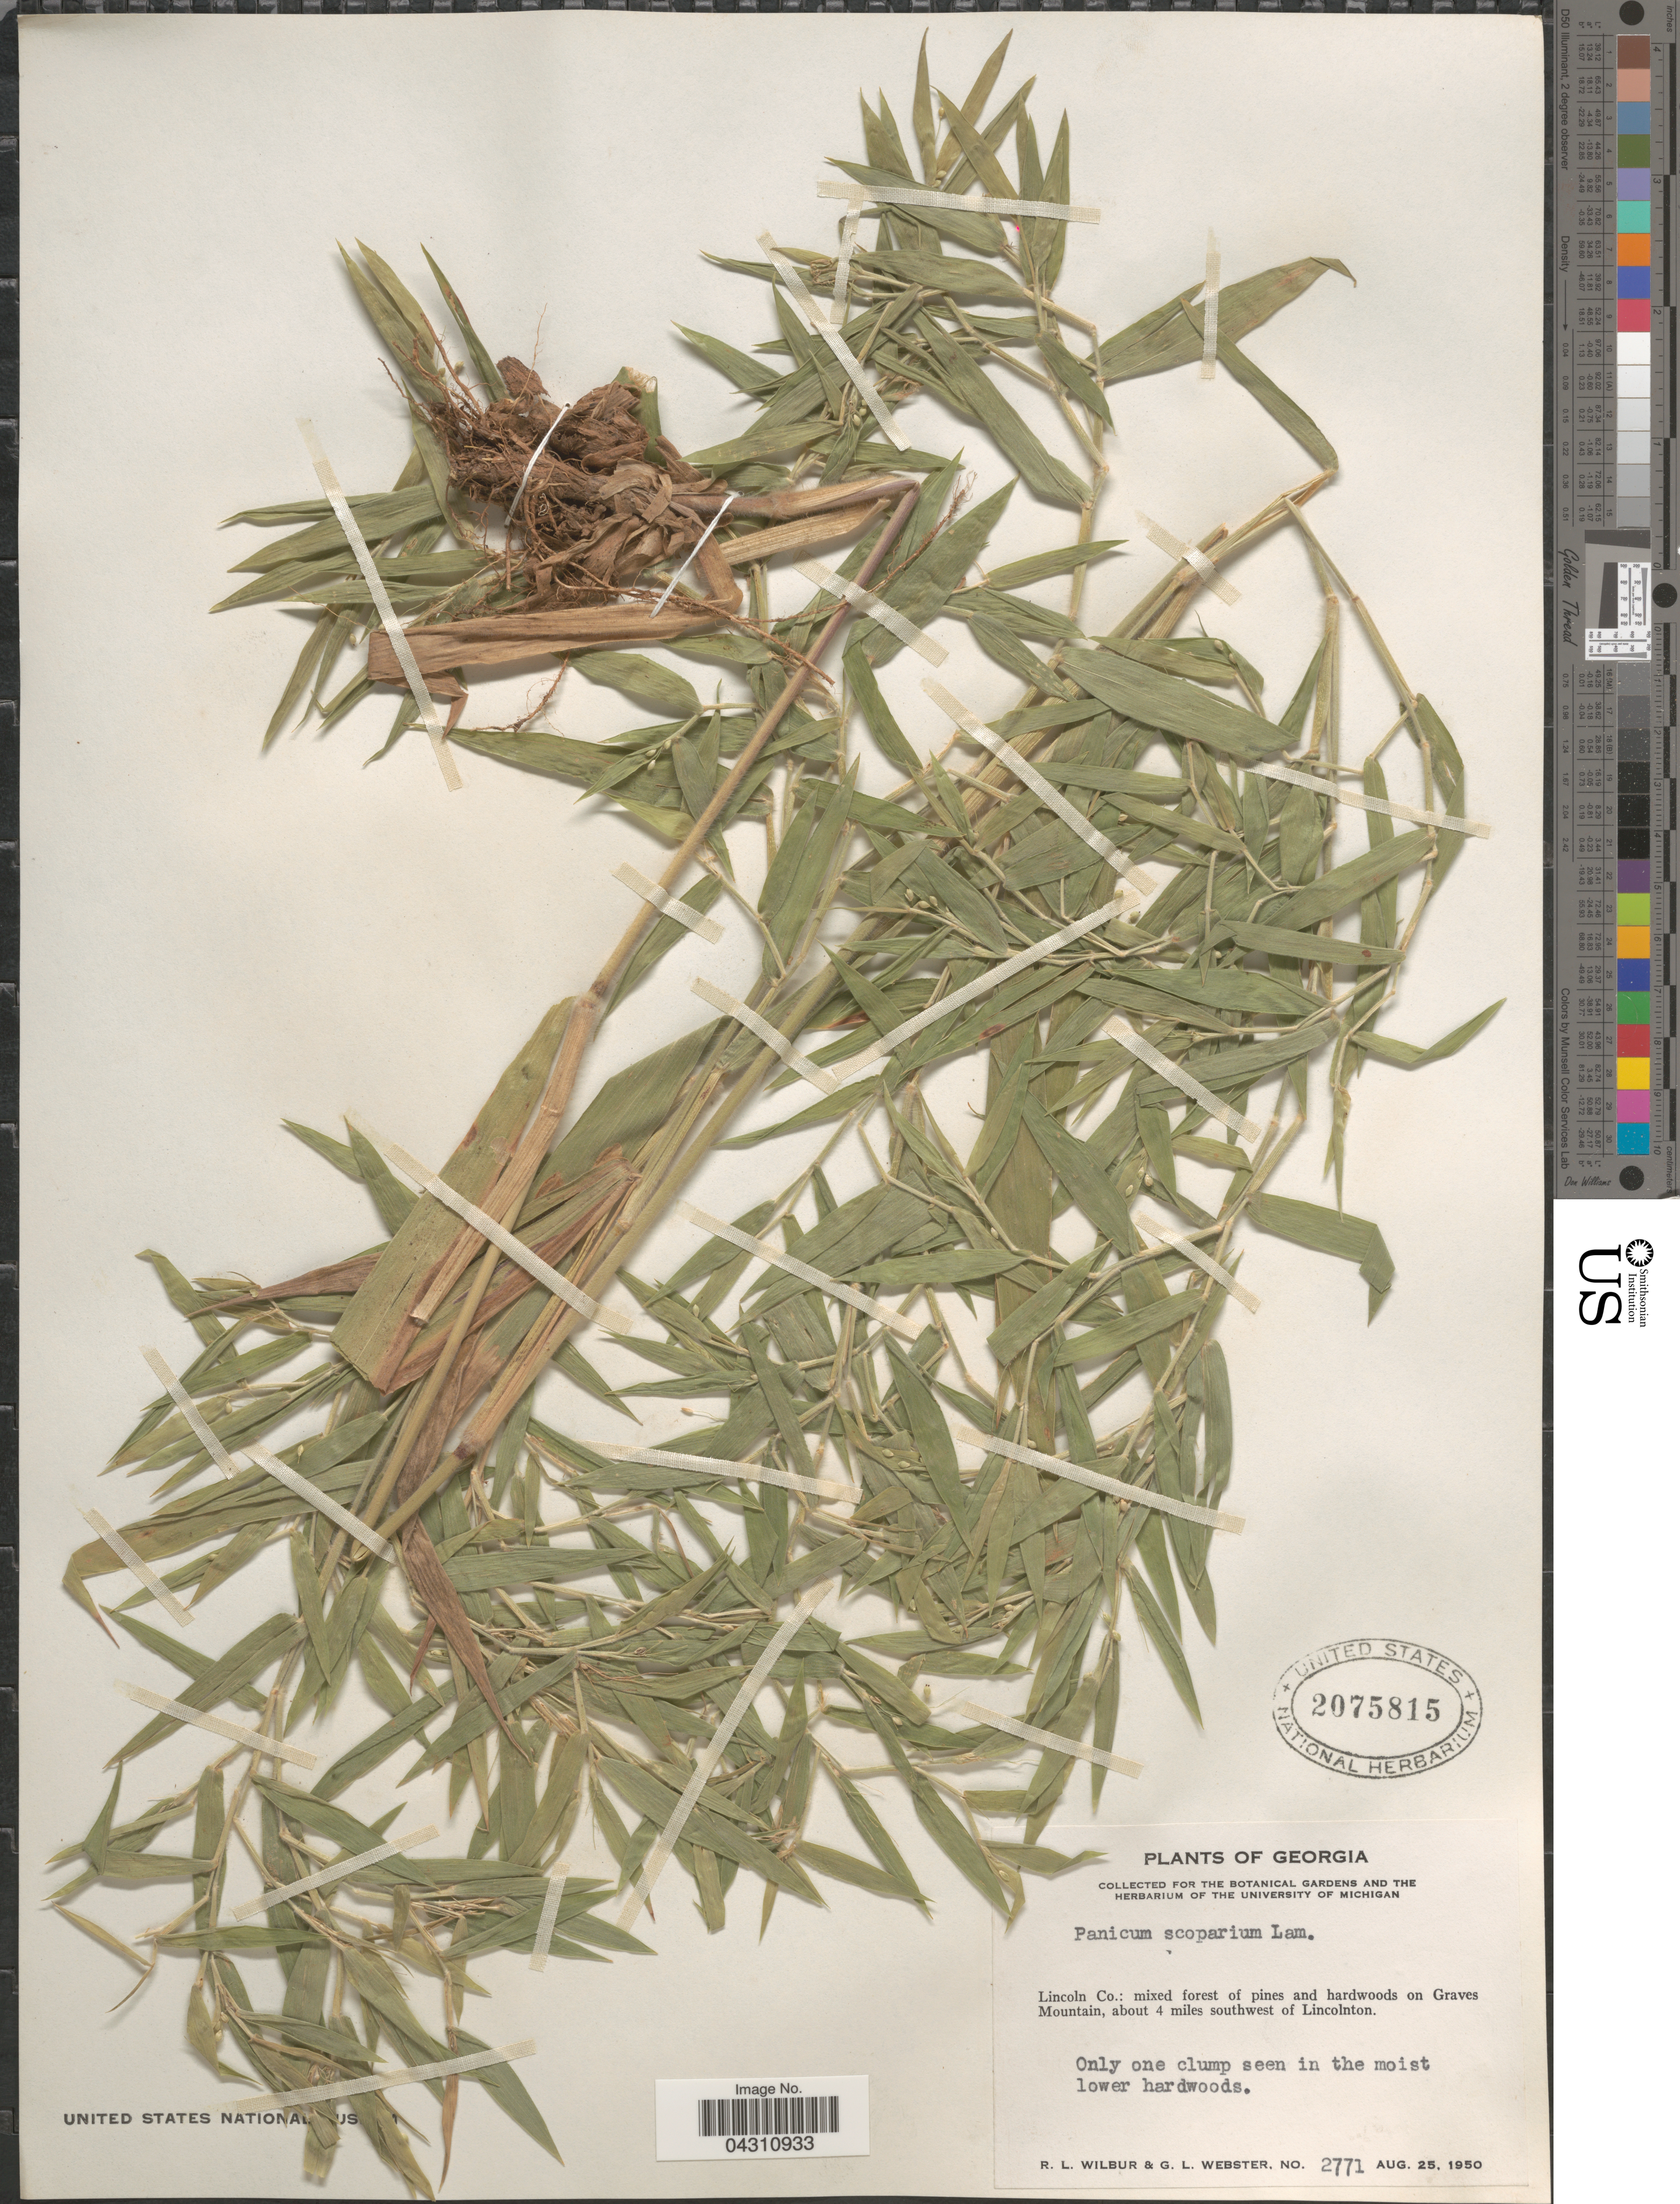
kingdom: Plantae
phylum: Tracheophyta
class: Liliopsida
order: Poales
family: Poaceae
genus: Dichanthelium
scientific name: Dichanthelium scoparium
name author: (Lam.) Gould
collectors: R. L. Wilbur & G. L. Webster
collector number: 2771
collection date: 1950-08-25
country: United States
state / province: Georgia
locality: Lincoln Co.: mixed forest of pines and hardwoods on Graves Mountain, about 4 miles southwest of Lincolnton.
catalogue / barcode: US 2075815